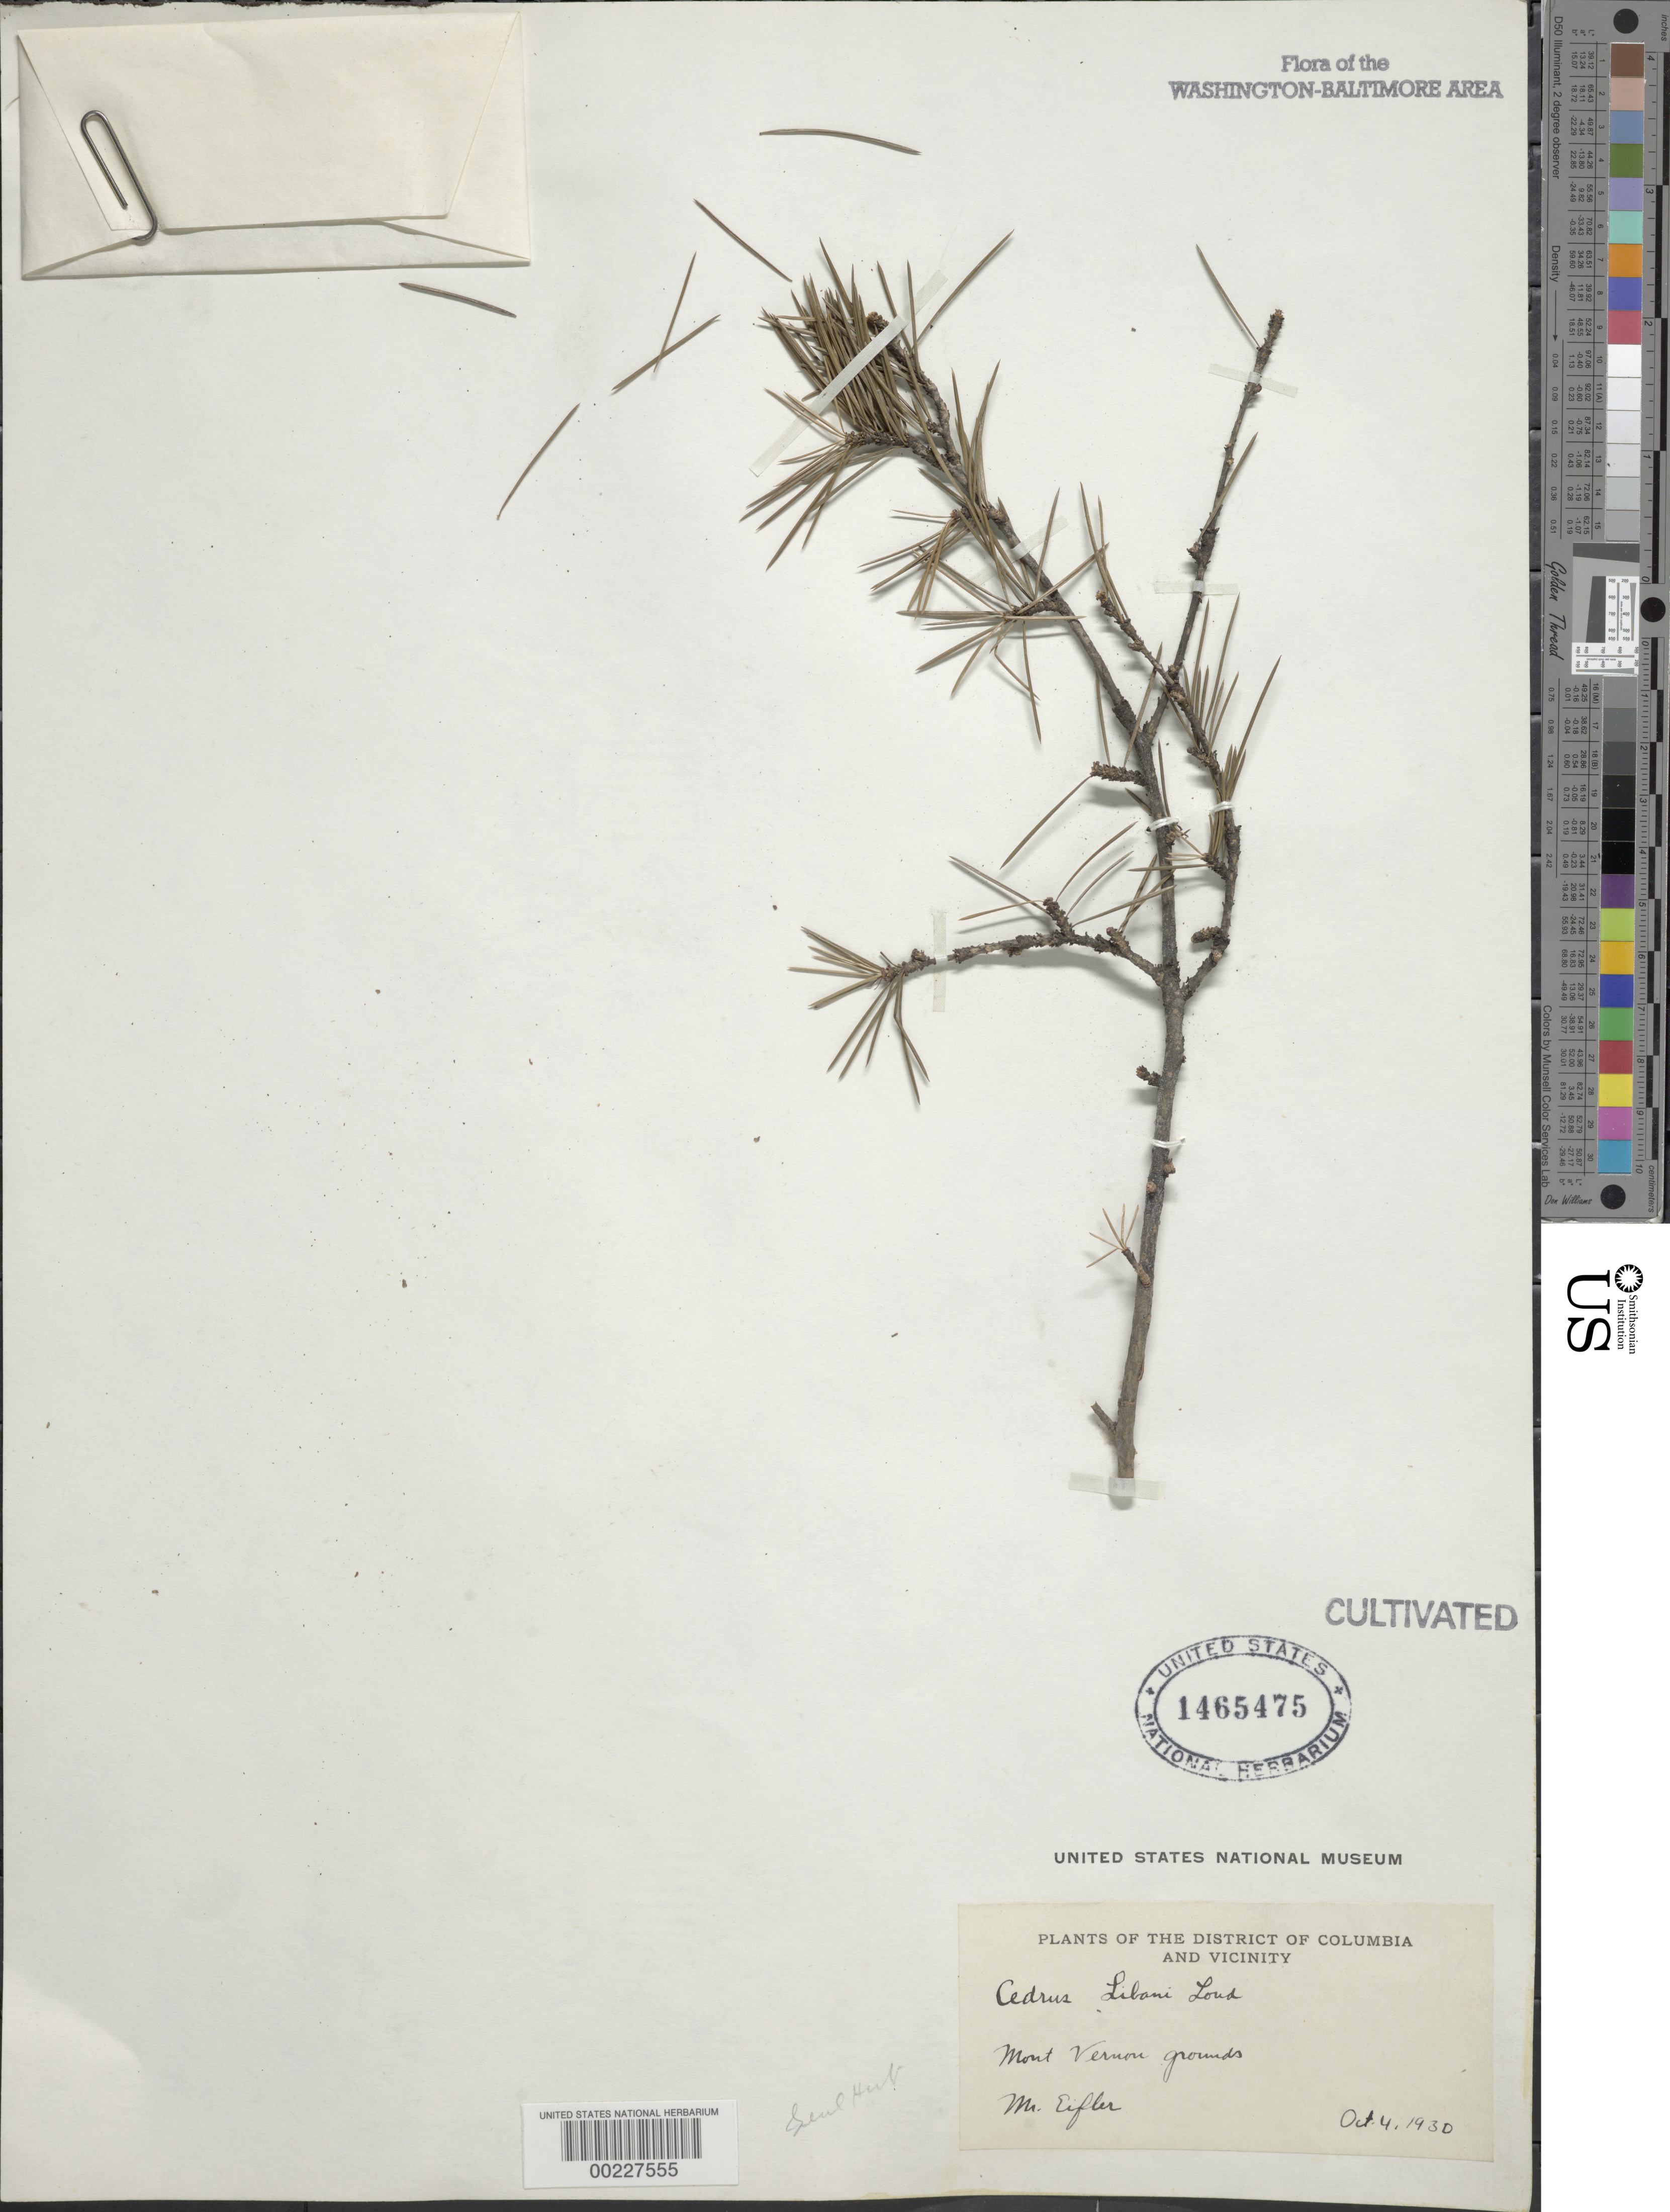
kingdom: Plantae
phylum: Tracheophyta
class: Pinopsida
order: Pinales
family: Pinaceae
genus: Cedrus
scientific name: Cedrus libani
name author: A. Rich.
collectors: -. Eifler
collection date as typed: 04 Oct 1930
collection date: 1930-10-04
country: United States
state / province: Virginia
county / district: Fairfax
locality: Mount Vernon grounds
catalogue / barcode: US 1465475